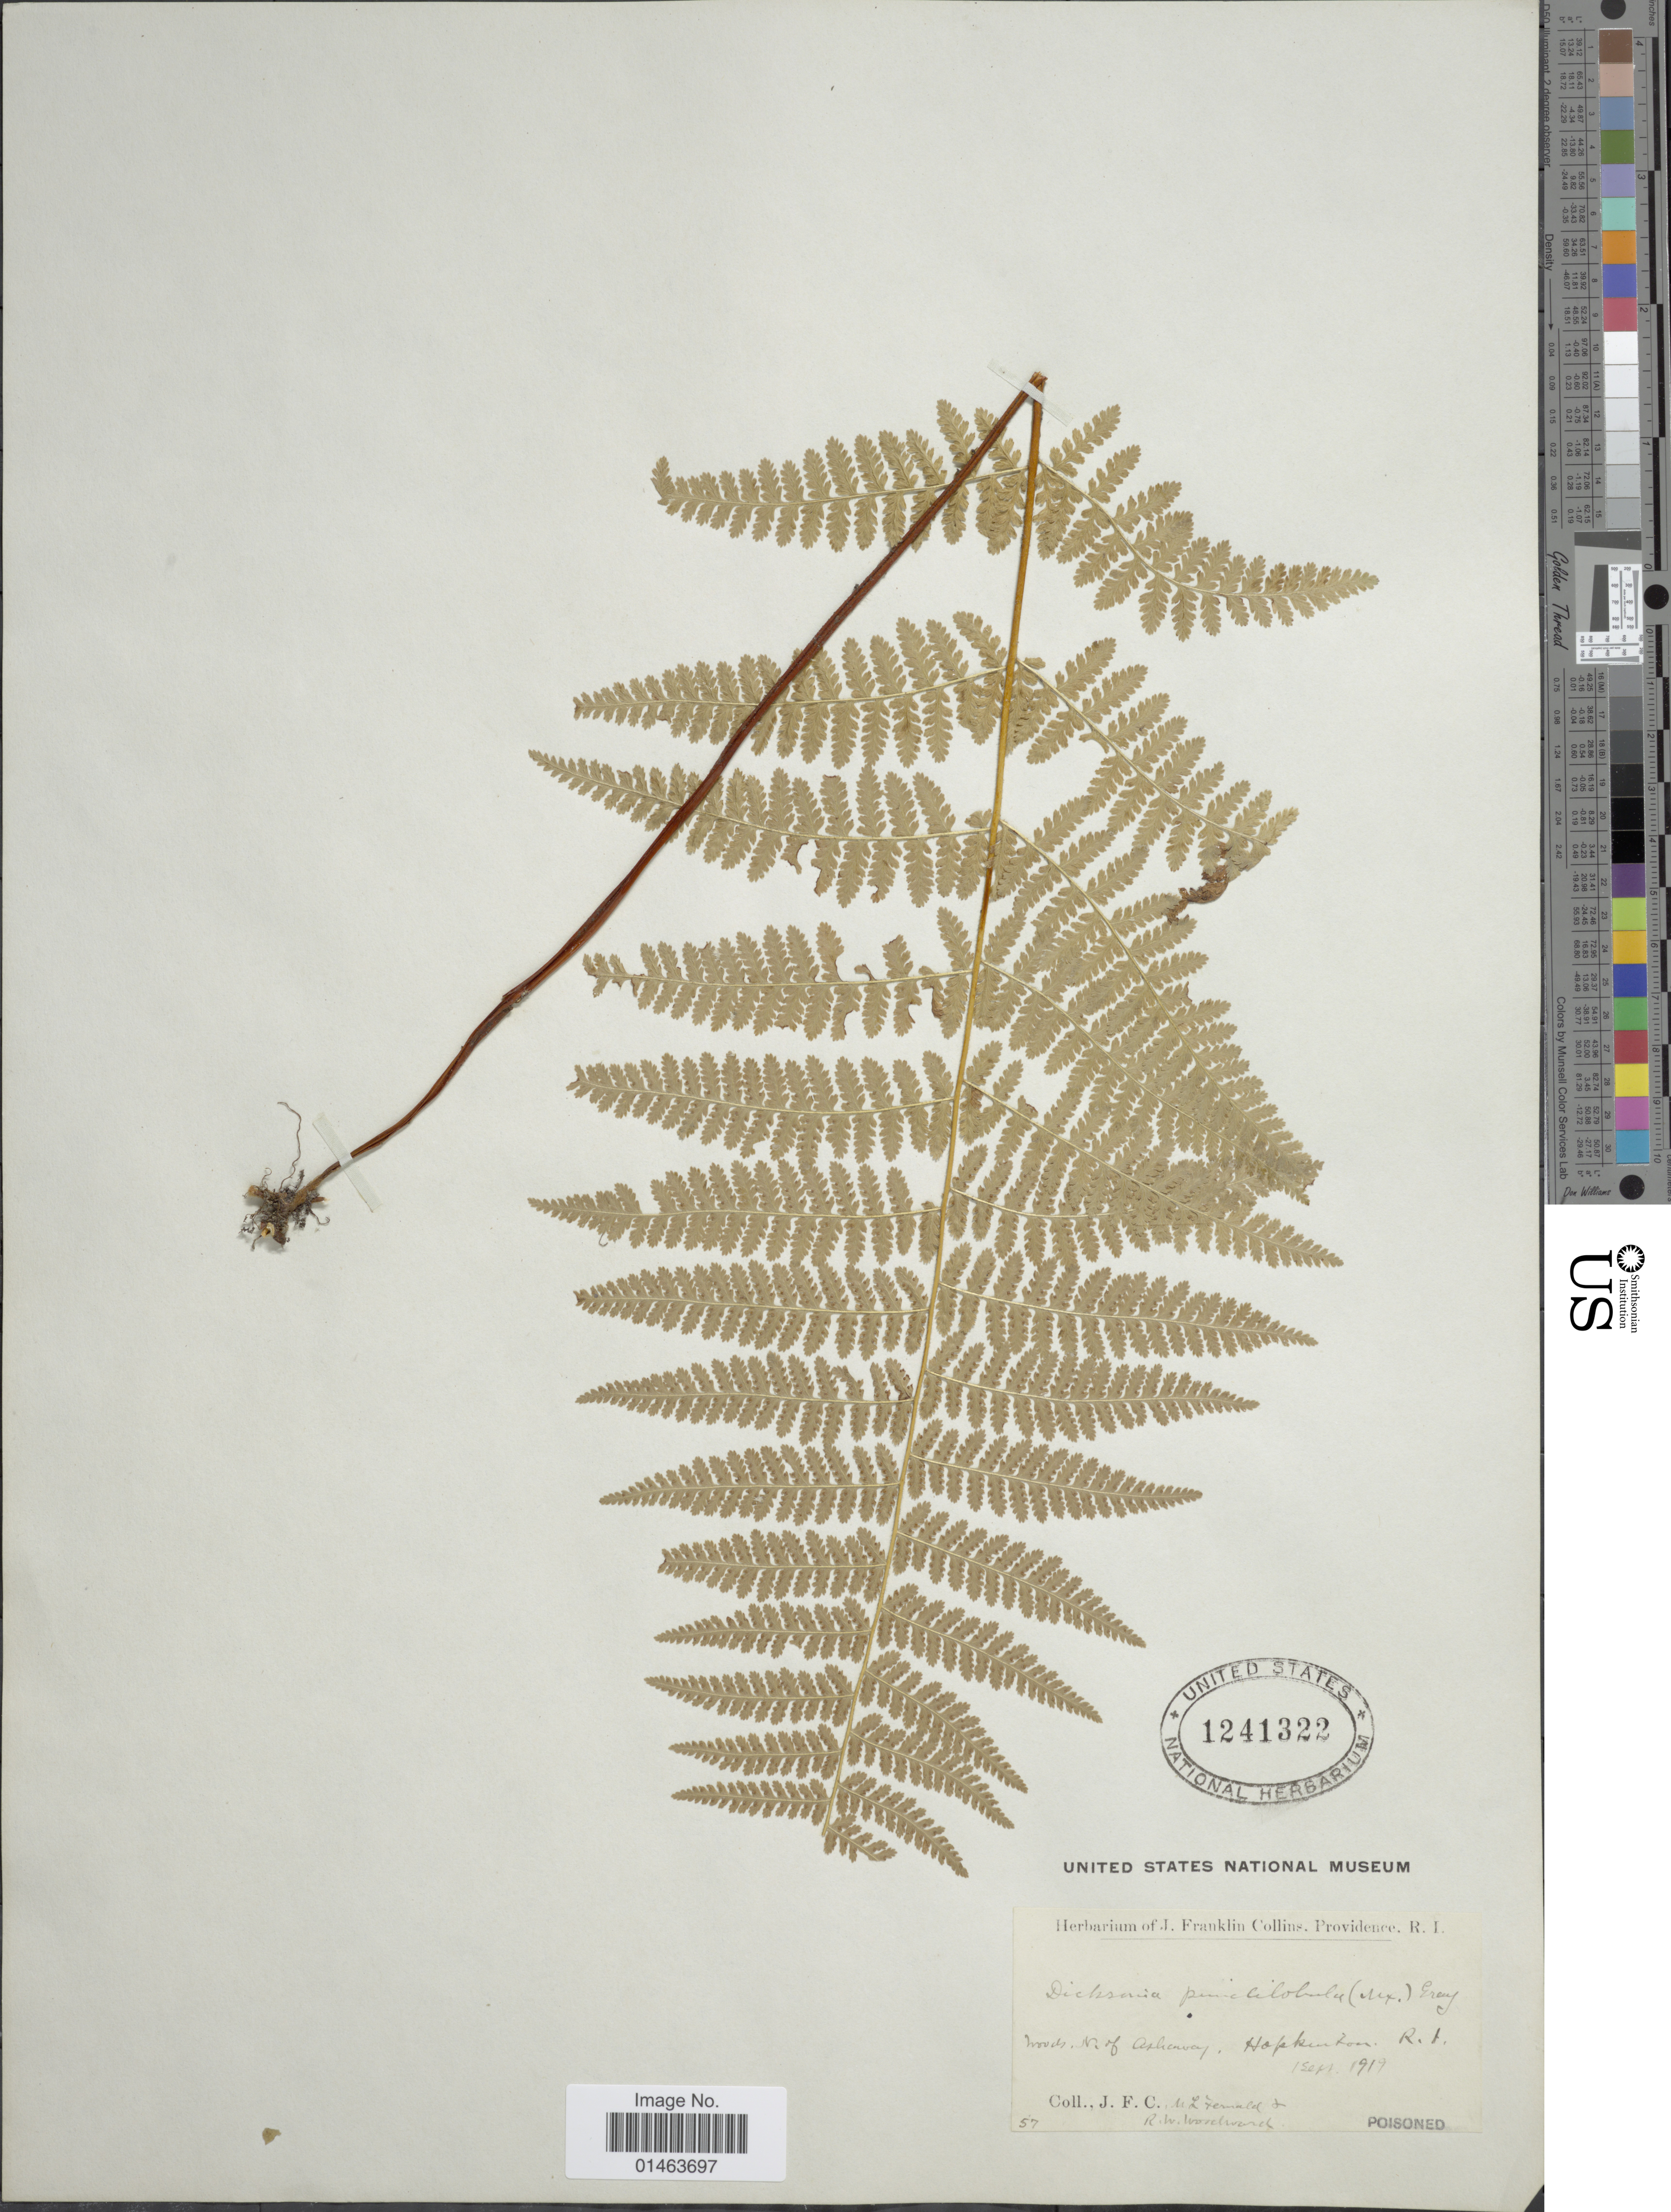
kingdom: Plantae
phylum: Tracheophyta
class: Polypodiopsida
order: Polypodiales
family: Dennstaedtiaceae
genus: Dennstaedtia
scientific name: Dennstaedtia punctilobula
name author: (Michx.) T. Moore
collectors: J. Collins, M. L. Fernald & R. Woodward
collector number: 57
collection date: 1919-09-01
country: United States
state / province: Rhode Island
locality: Woods, N. of Ashaway, Hopkinton.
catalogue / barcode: US 1241322